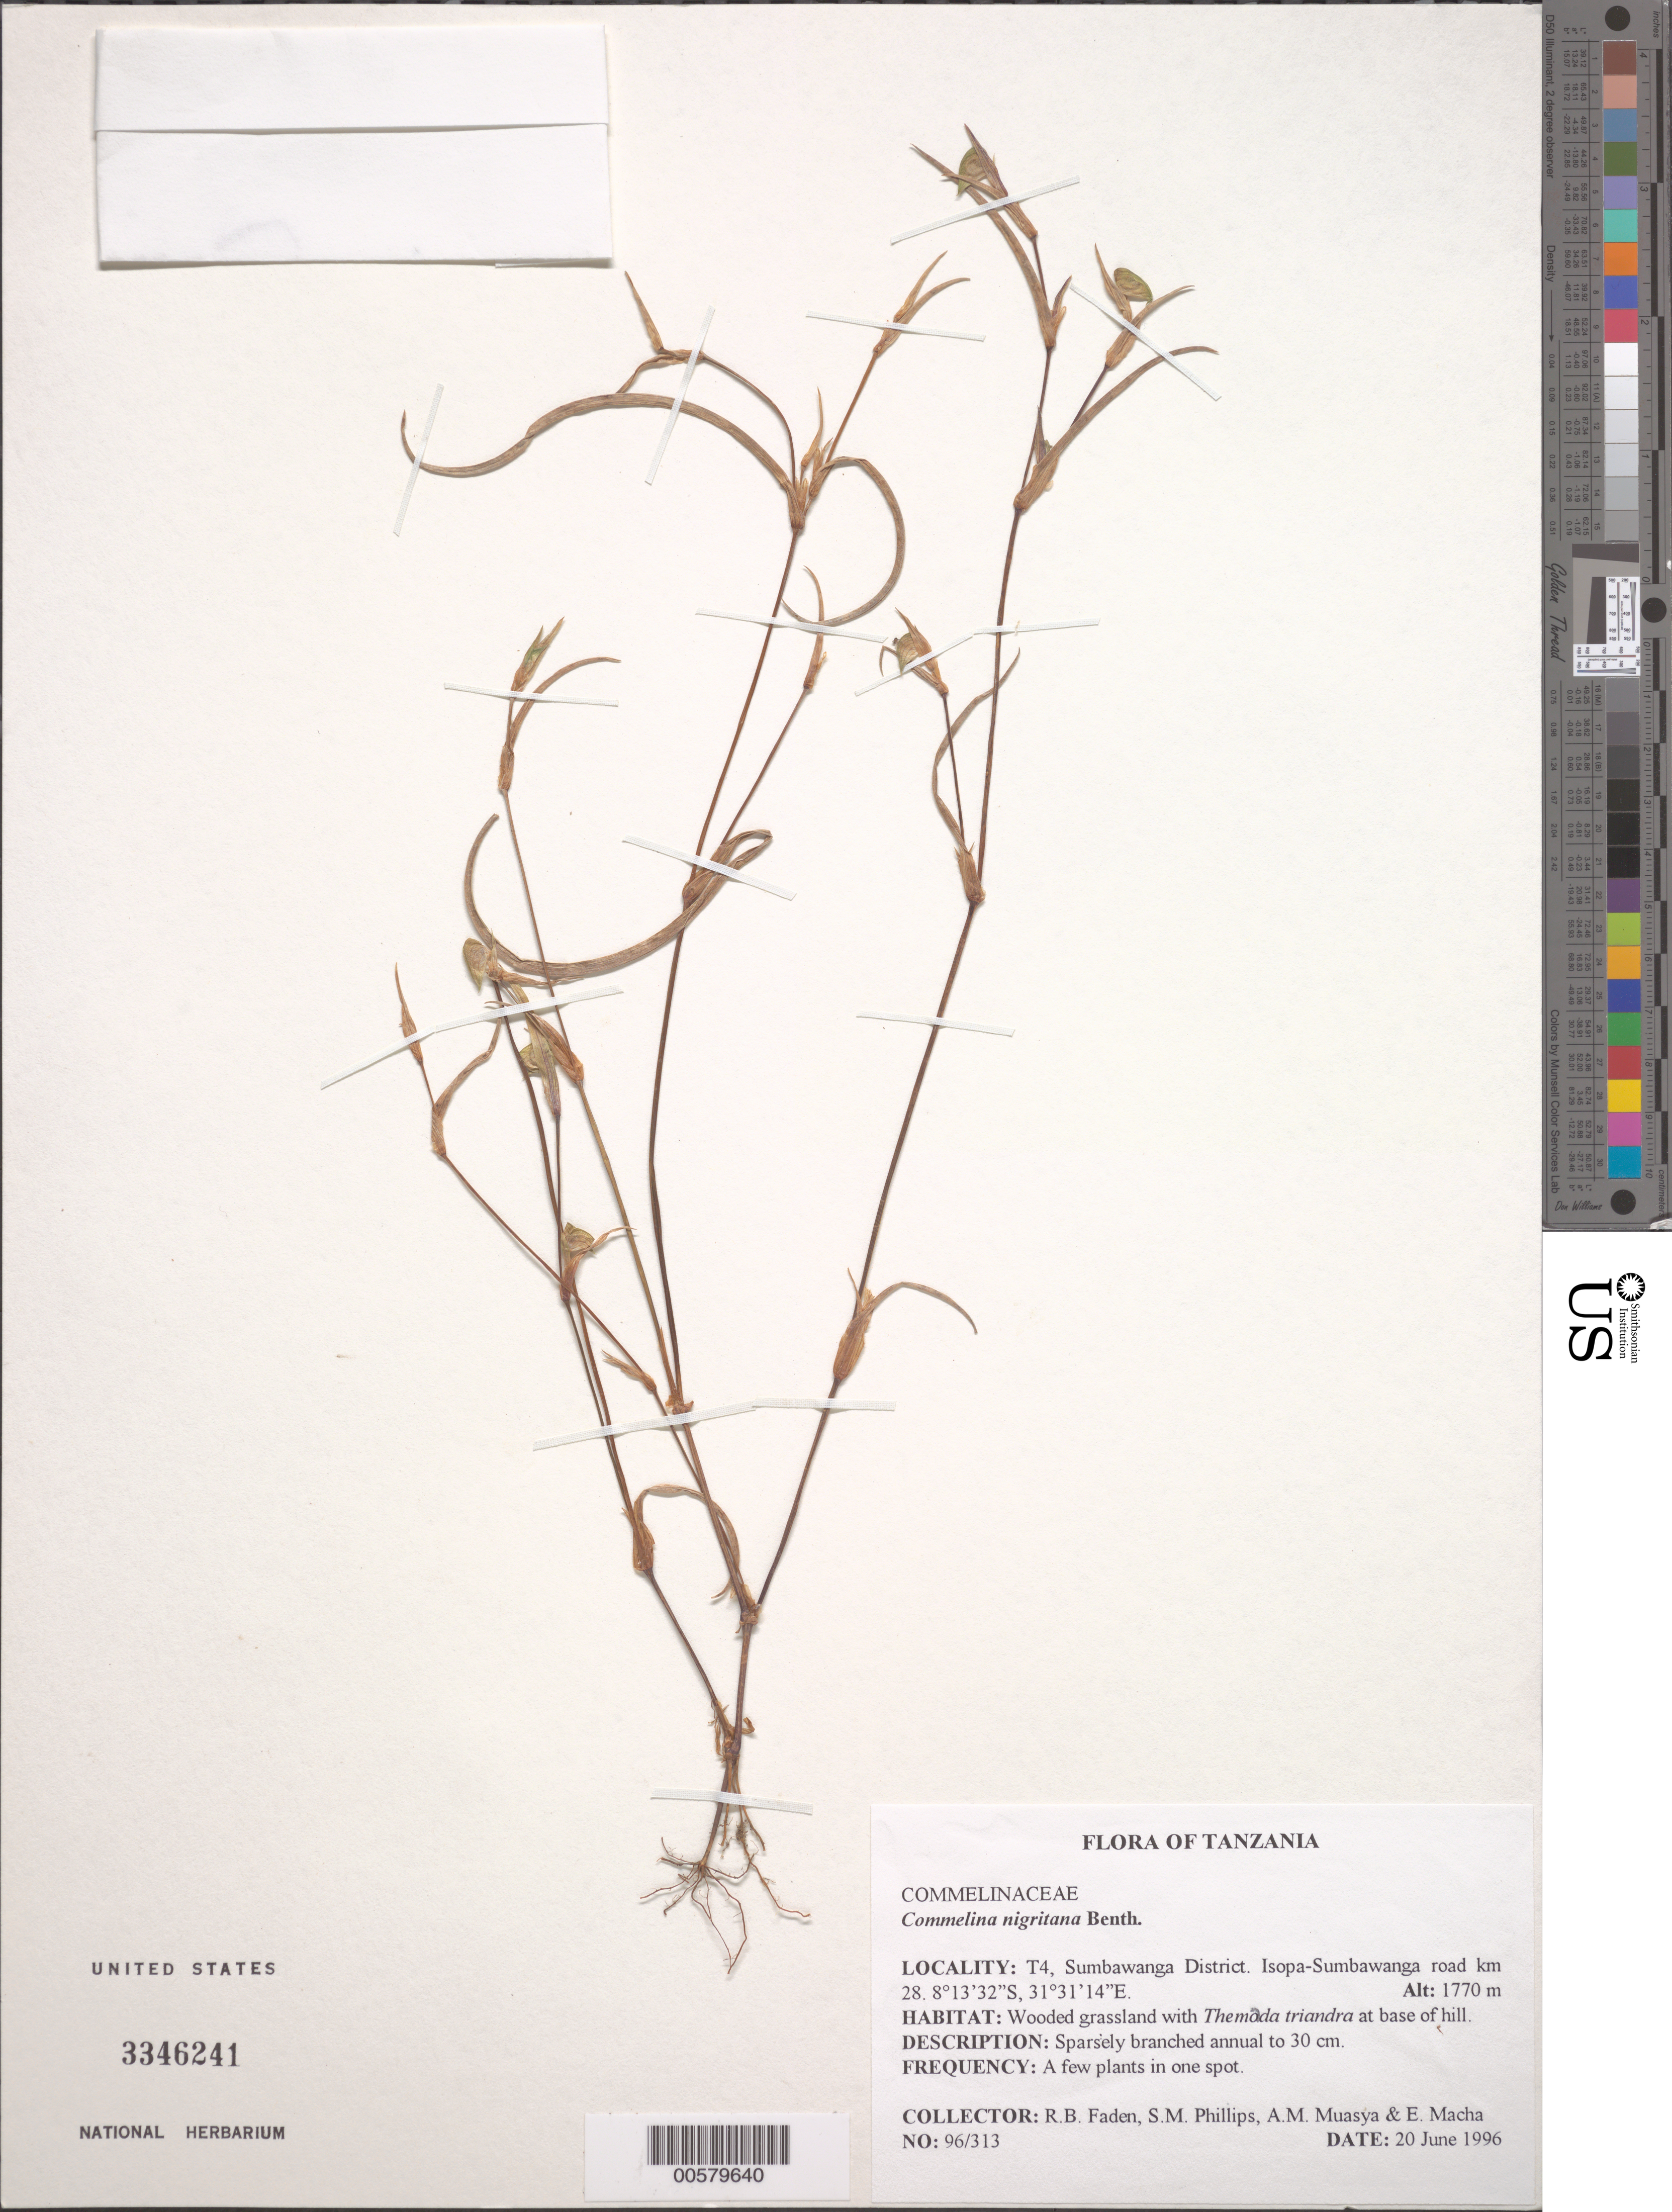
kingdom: Plantae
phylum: Tracheophyta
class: Liliopsida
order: Commelinales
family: Commelinaceae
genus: Commelina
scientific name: Commelina nigritana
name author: Benth.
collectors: R. B. Faden, S. M. Phillips, A. Muasya & E. Macha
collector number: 96/313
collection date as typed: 20 Jun 1996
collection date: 1996-06-20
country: Tanzania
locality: T4, sumbawanga dist., isopa-sumbawanga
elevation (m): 1770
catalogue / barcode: US 3346241